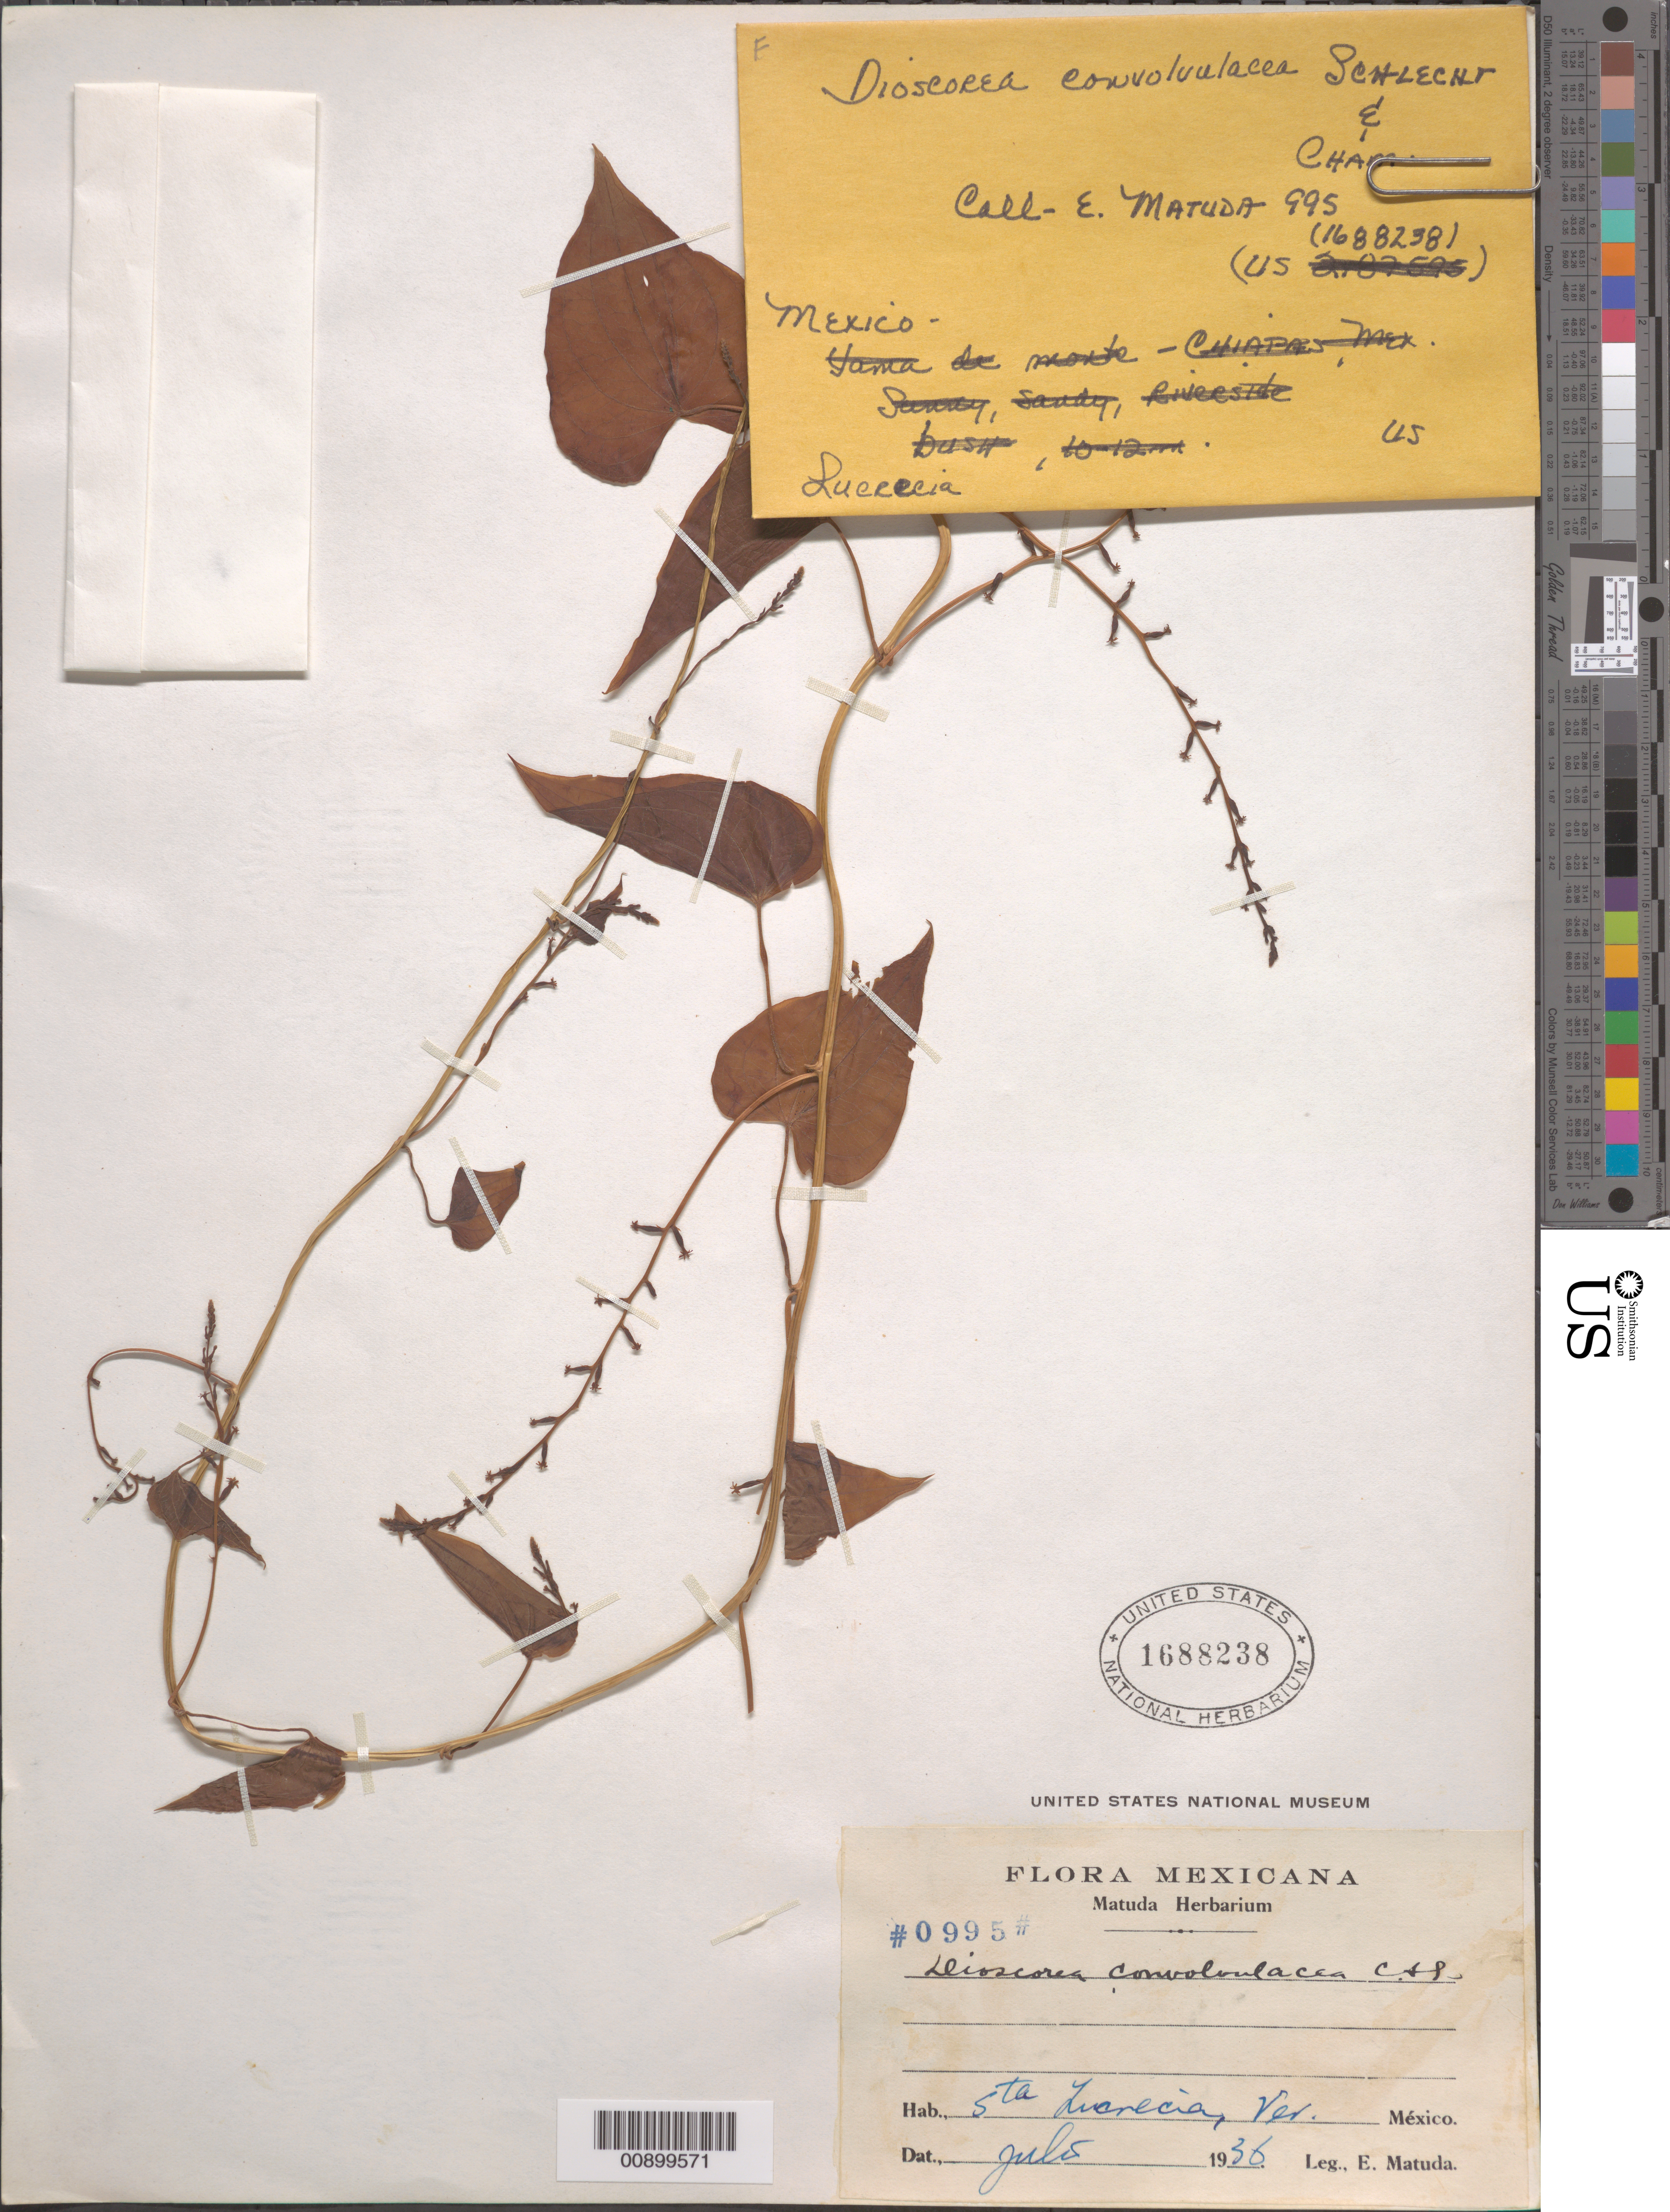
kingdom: Plantae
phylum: Tracheophyta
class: Liliopsida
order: Dioscoreales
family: Dioscoreaceae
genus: Dioscorea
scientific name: Dioscorea convolvulacea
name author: Schltdl. & Cham.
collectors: E. Matuda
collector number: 0995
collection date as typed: Jul 1936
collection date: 1936-07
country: Mexico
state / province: Veracruz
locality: Sta. Lucrecia, Veracruz.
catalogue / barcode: US 1688238